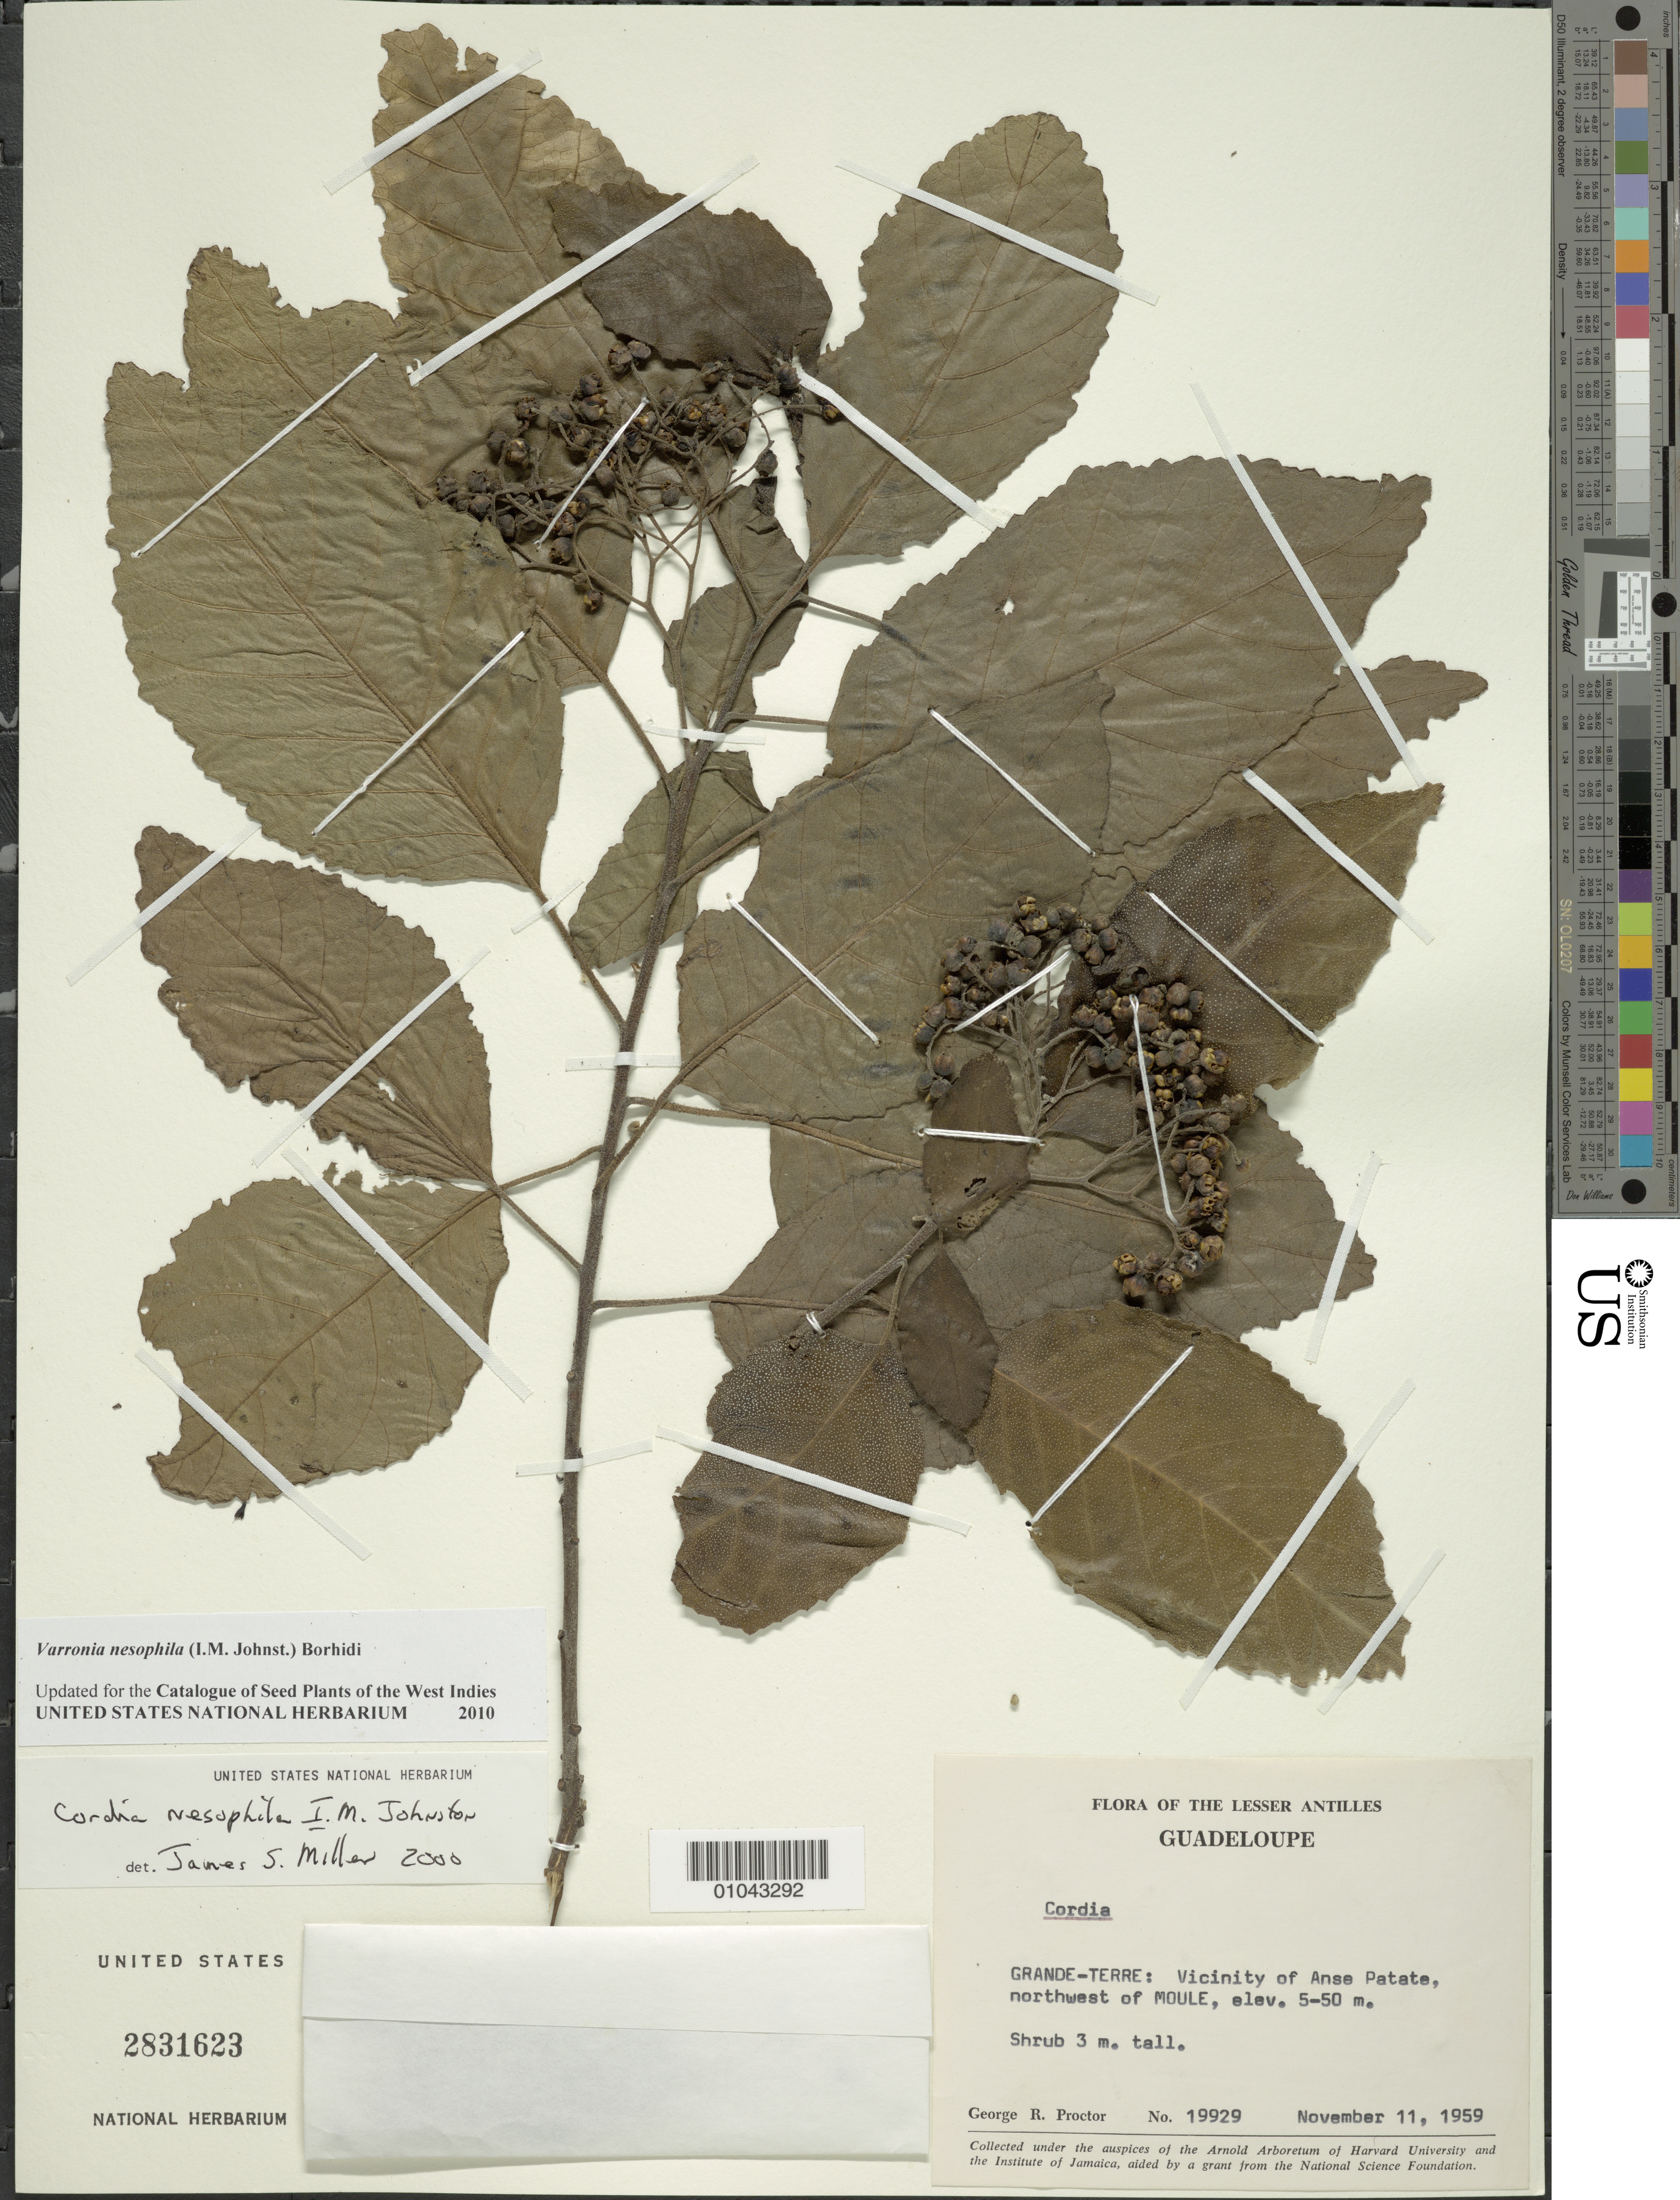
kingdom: Plantae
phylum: Tracheophyta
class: Magnoliopsida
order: Boraginales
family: Cordiaceae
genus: Varronia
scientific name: Varronia nesophila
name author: (I.M. Johnst.) Borhidi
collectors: G. R. Proctor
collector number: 19929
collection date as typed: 11 Nov 1959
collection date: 1959-11-11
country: Guadeloupe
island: Grande Terre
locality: Anse Patate, vicinity; NW of Moule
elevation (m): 5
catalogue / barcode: US 2831623